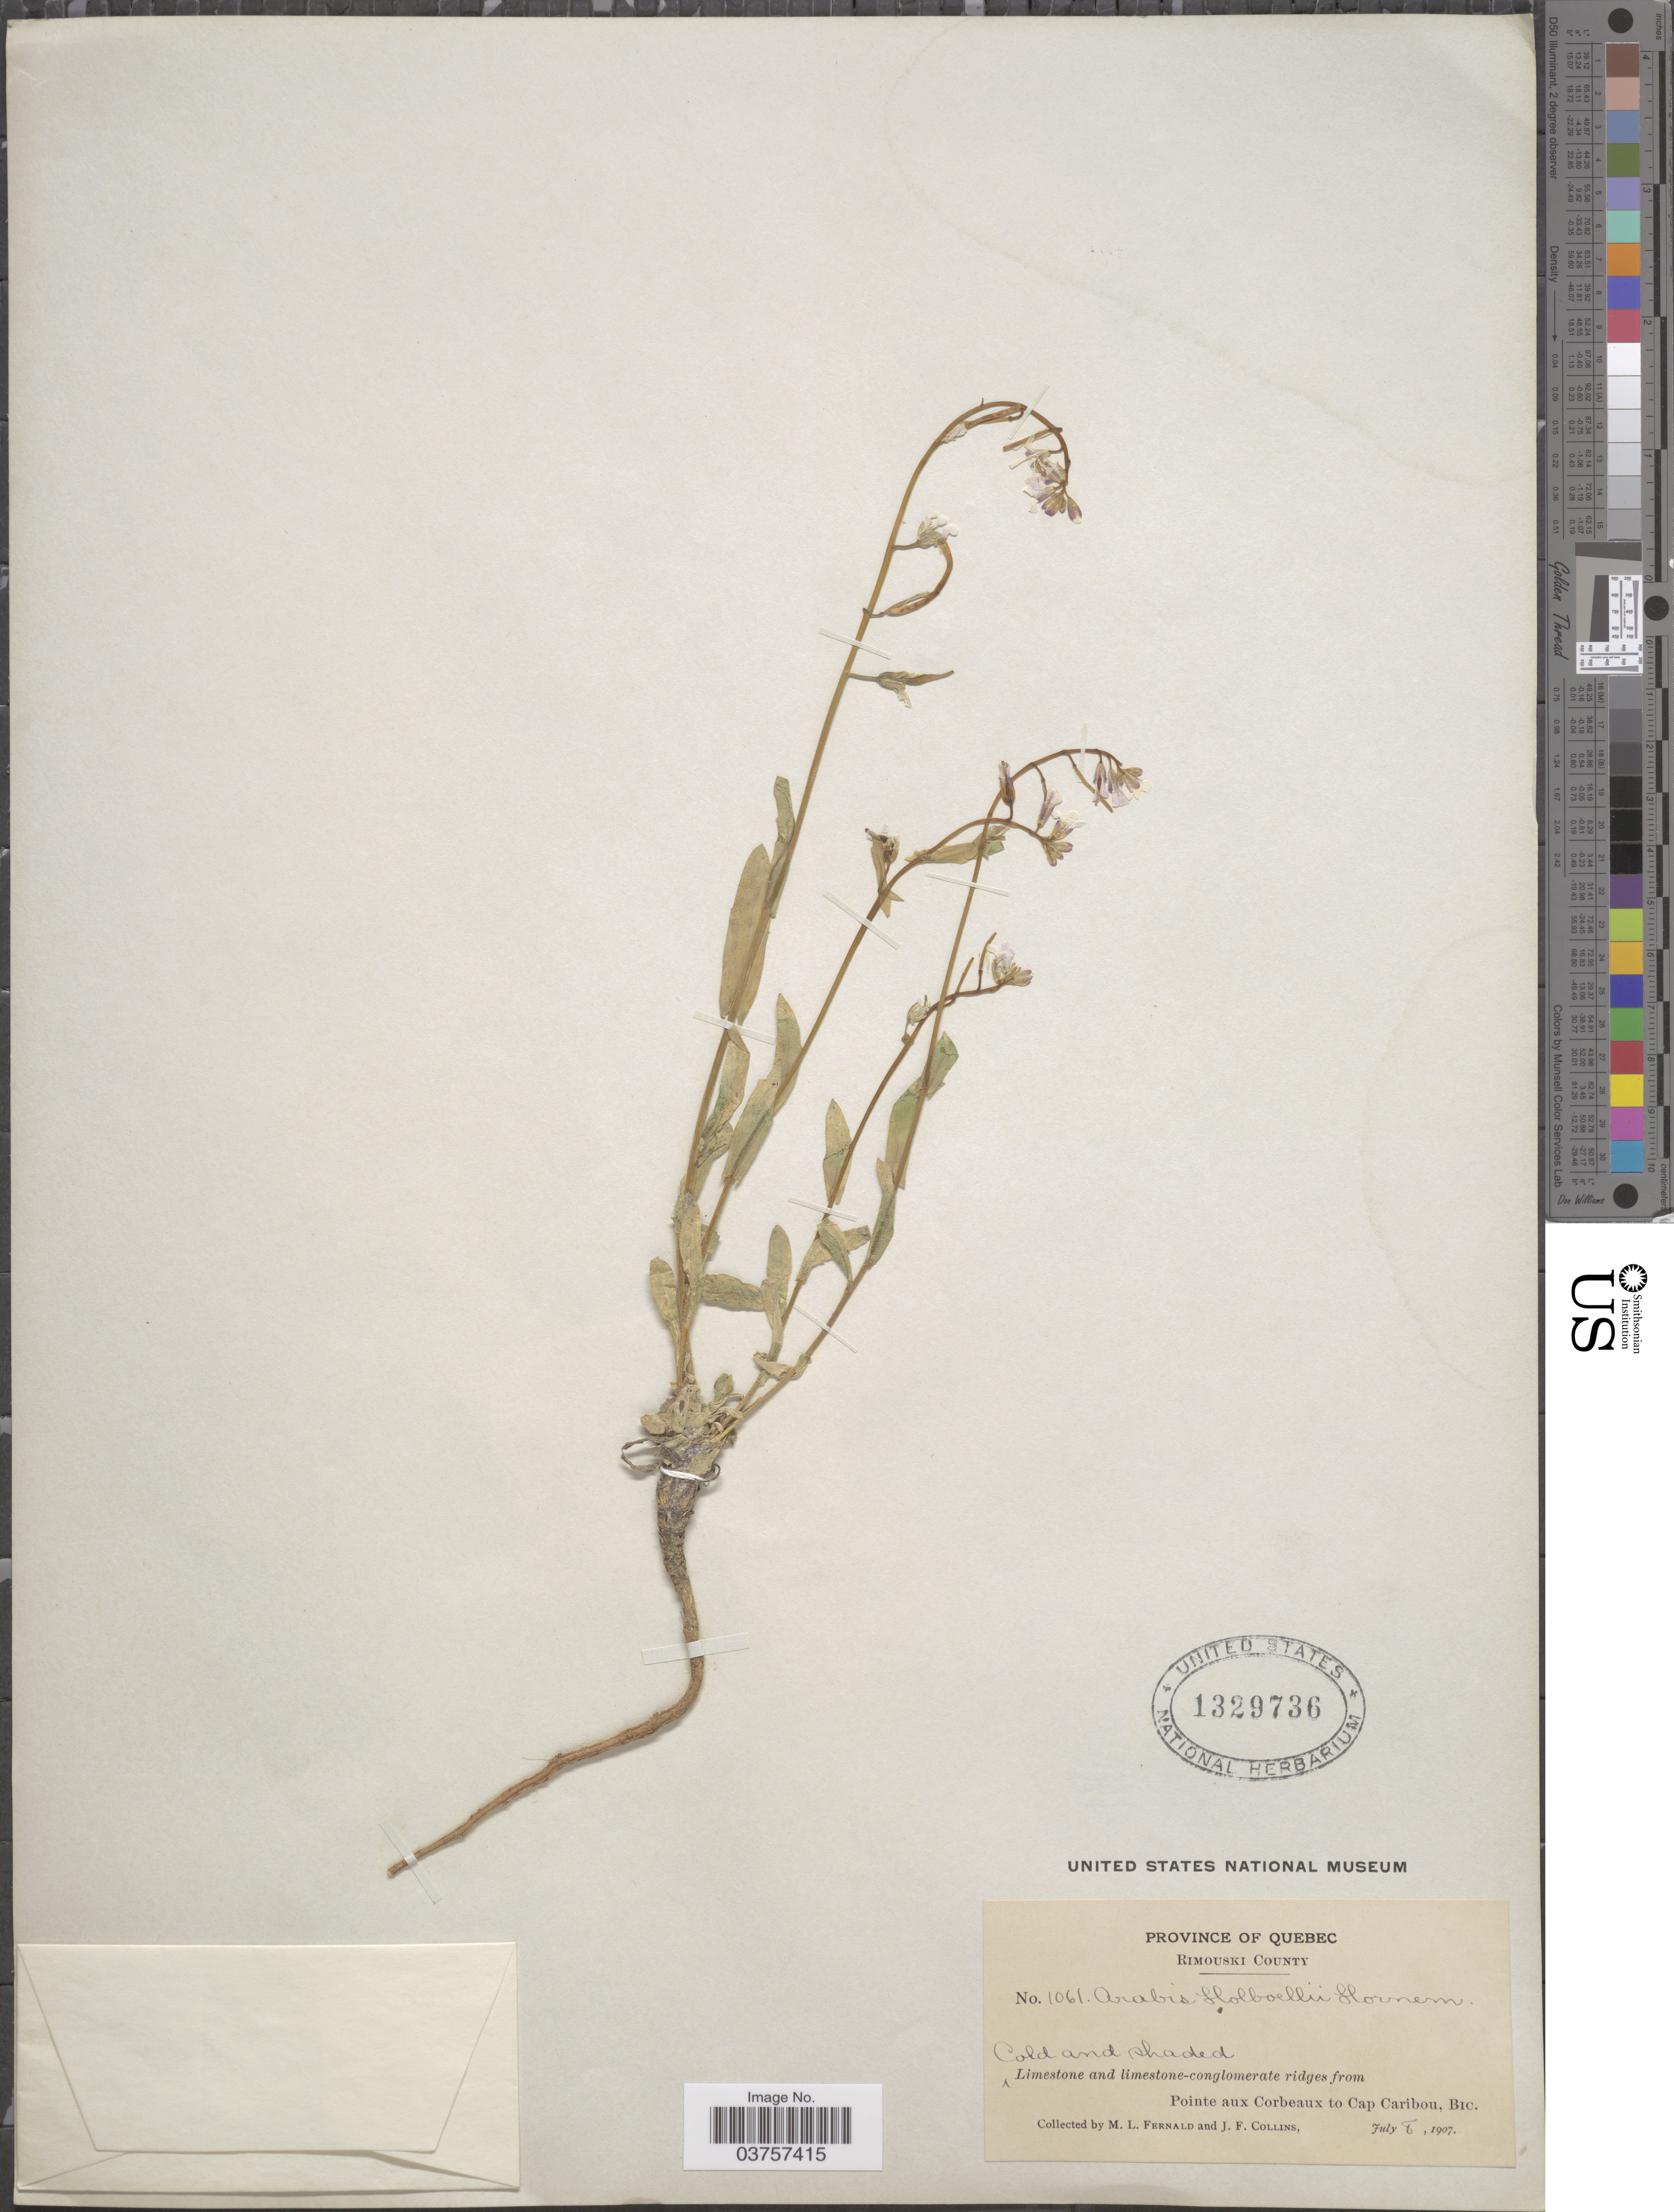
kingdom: Plantae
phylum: Tracheophyta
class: Magnoliopsida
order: Brassicales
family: Brassicaceae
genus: Arabis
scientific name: Arabis holboellii var. collinsii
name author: (Fernald) Rollins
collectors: M. L. Fernald & J. Collins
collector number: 1061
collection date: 1907-07-08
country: Canada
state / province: Quebec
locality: Rimouski County; Pointe aux Corbeaux to Cap Caribou, Bic.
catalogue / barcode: US 1329736